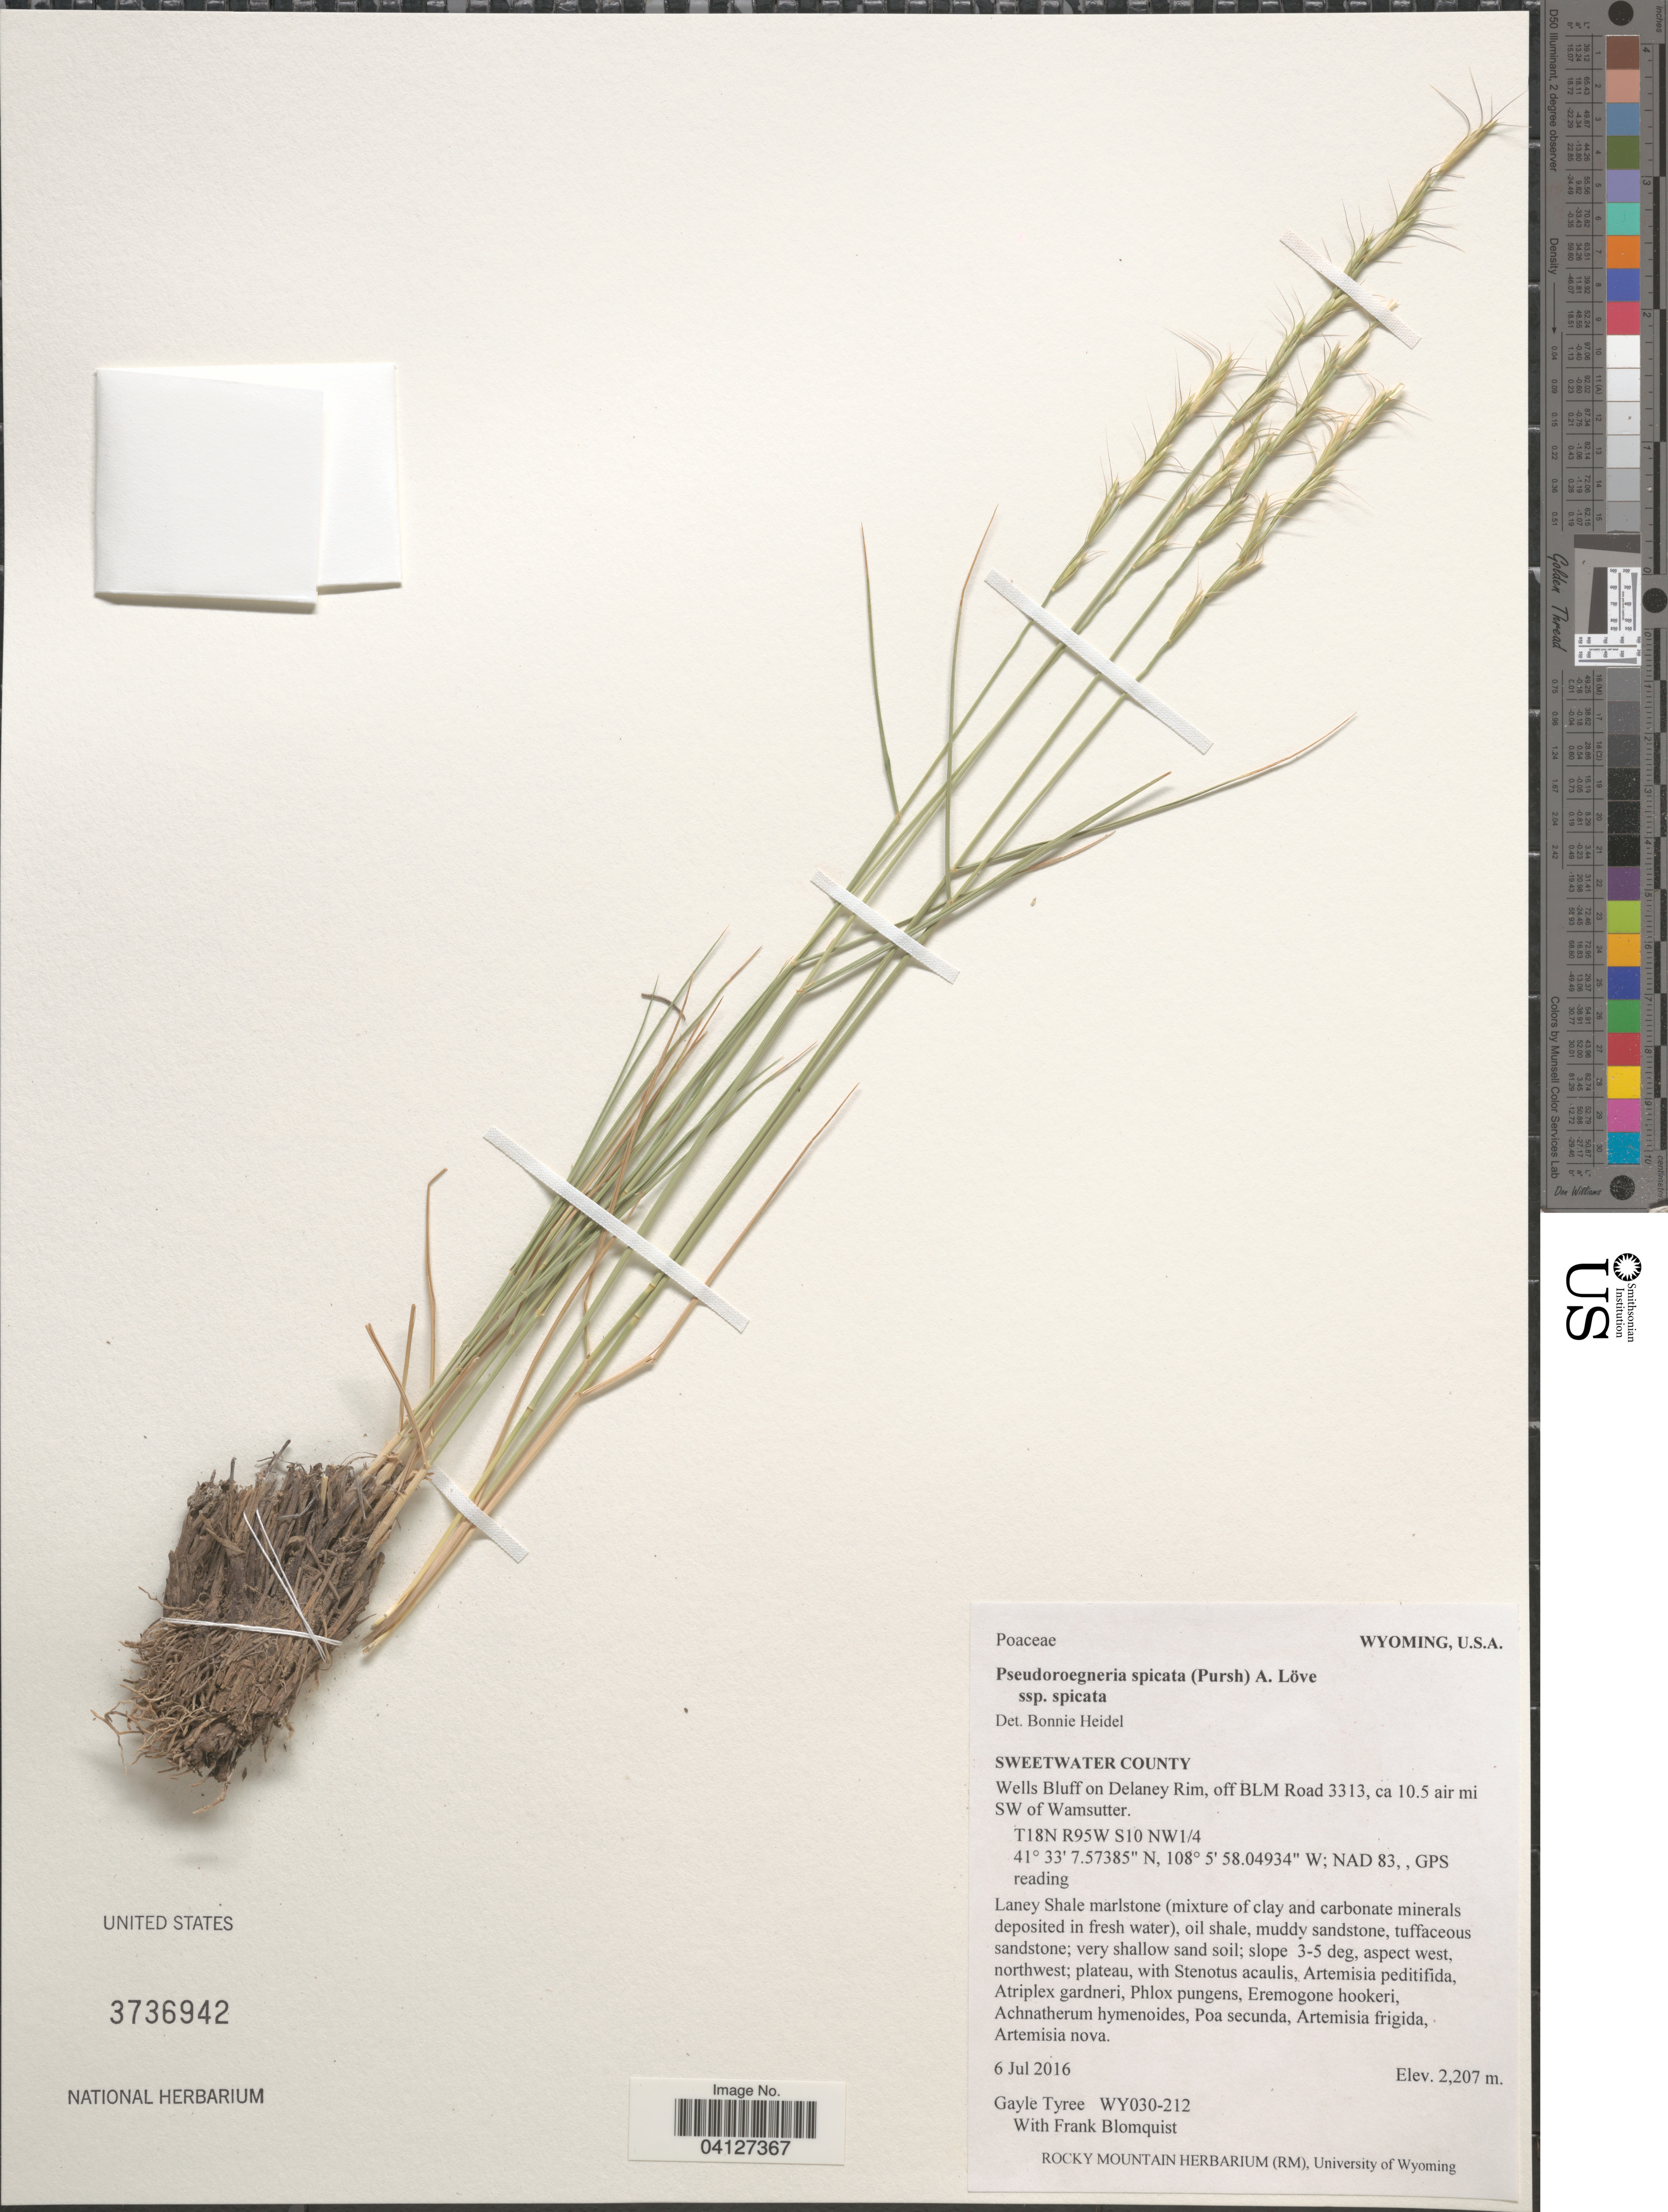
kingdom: Plantae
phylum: Tracheophyta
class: Liliopsida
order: Poales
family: Poaceae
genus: Pseudoroegneria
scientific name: Pseudoroegneria spicata subsp. spicata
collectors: G. Tyree & F. Blomquist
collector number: WY030-212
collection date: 2016-07-06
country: United States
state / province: Wyoming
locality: Sweetwater County. Wells Bluff on Delaney Rim, off BLM Road 3313, ca 10.5 air mi SW of Wamsutter. T18N R95W S10 NW1/4.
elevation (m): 2207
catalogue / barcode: US 3736942